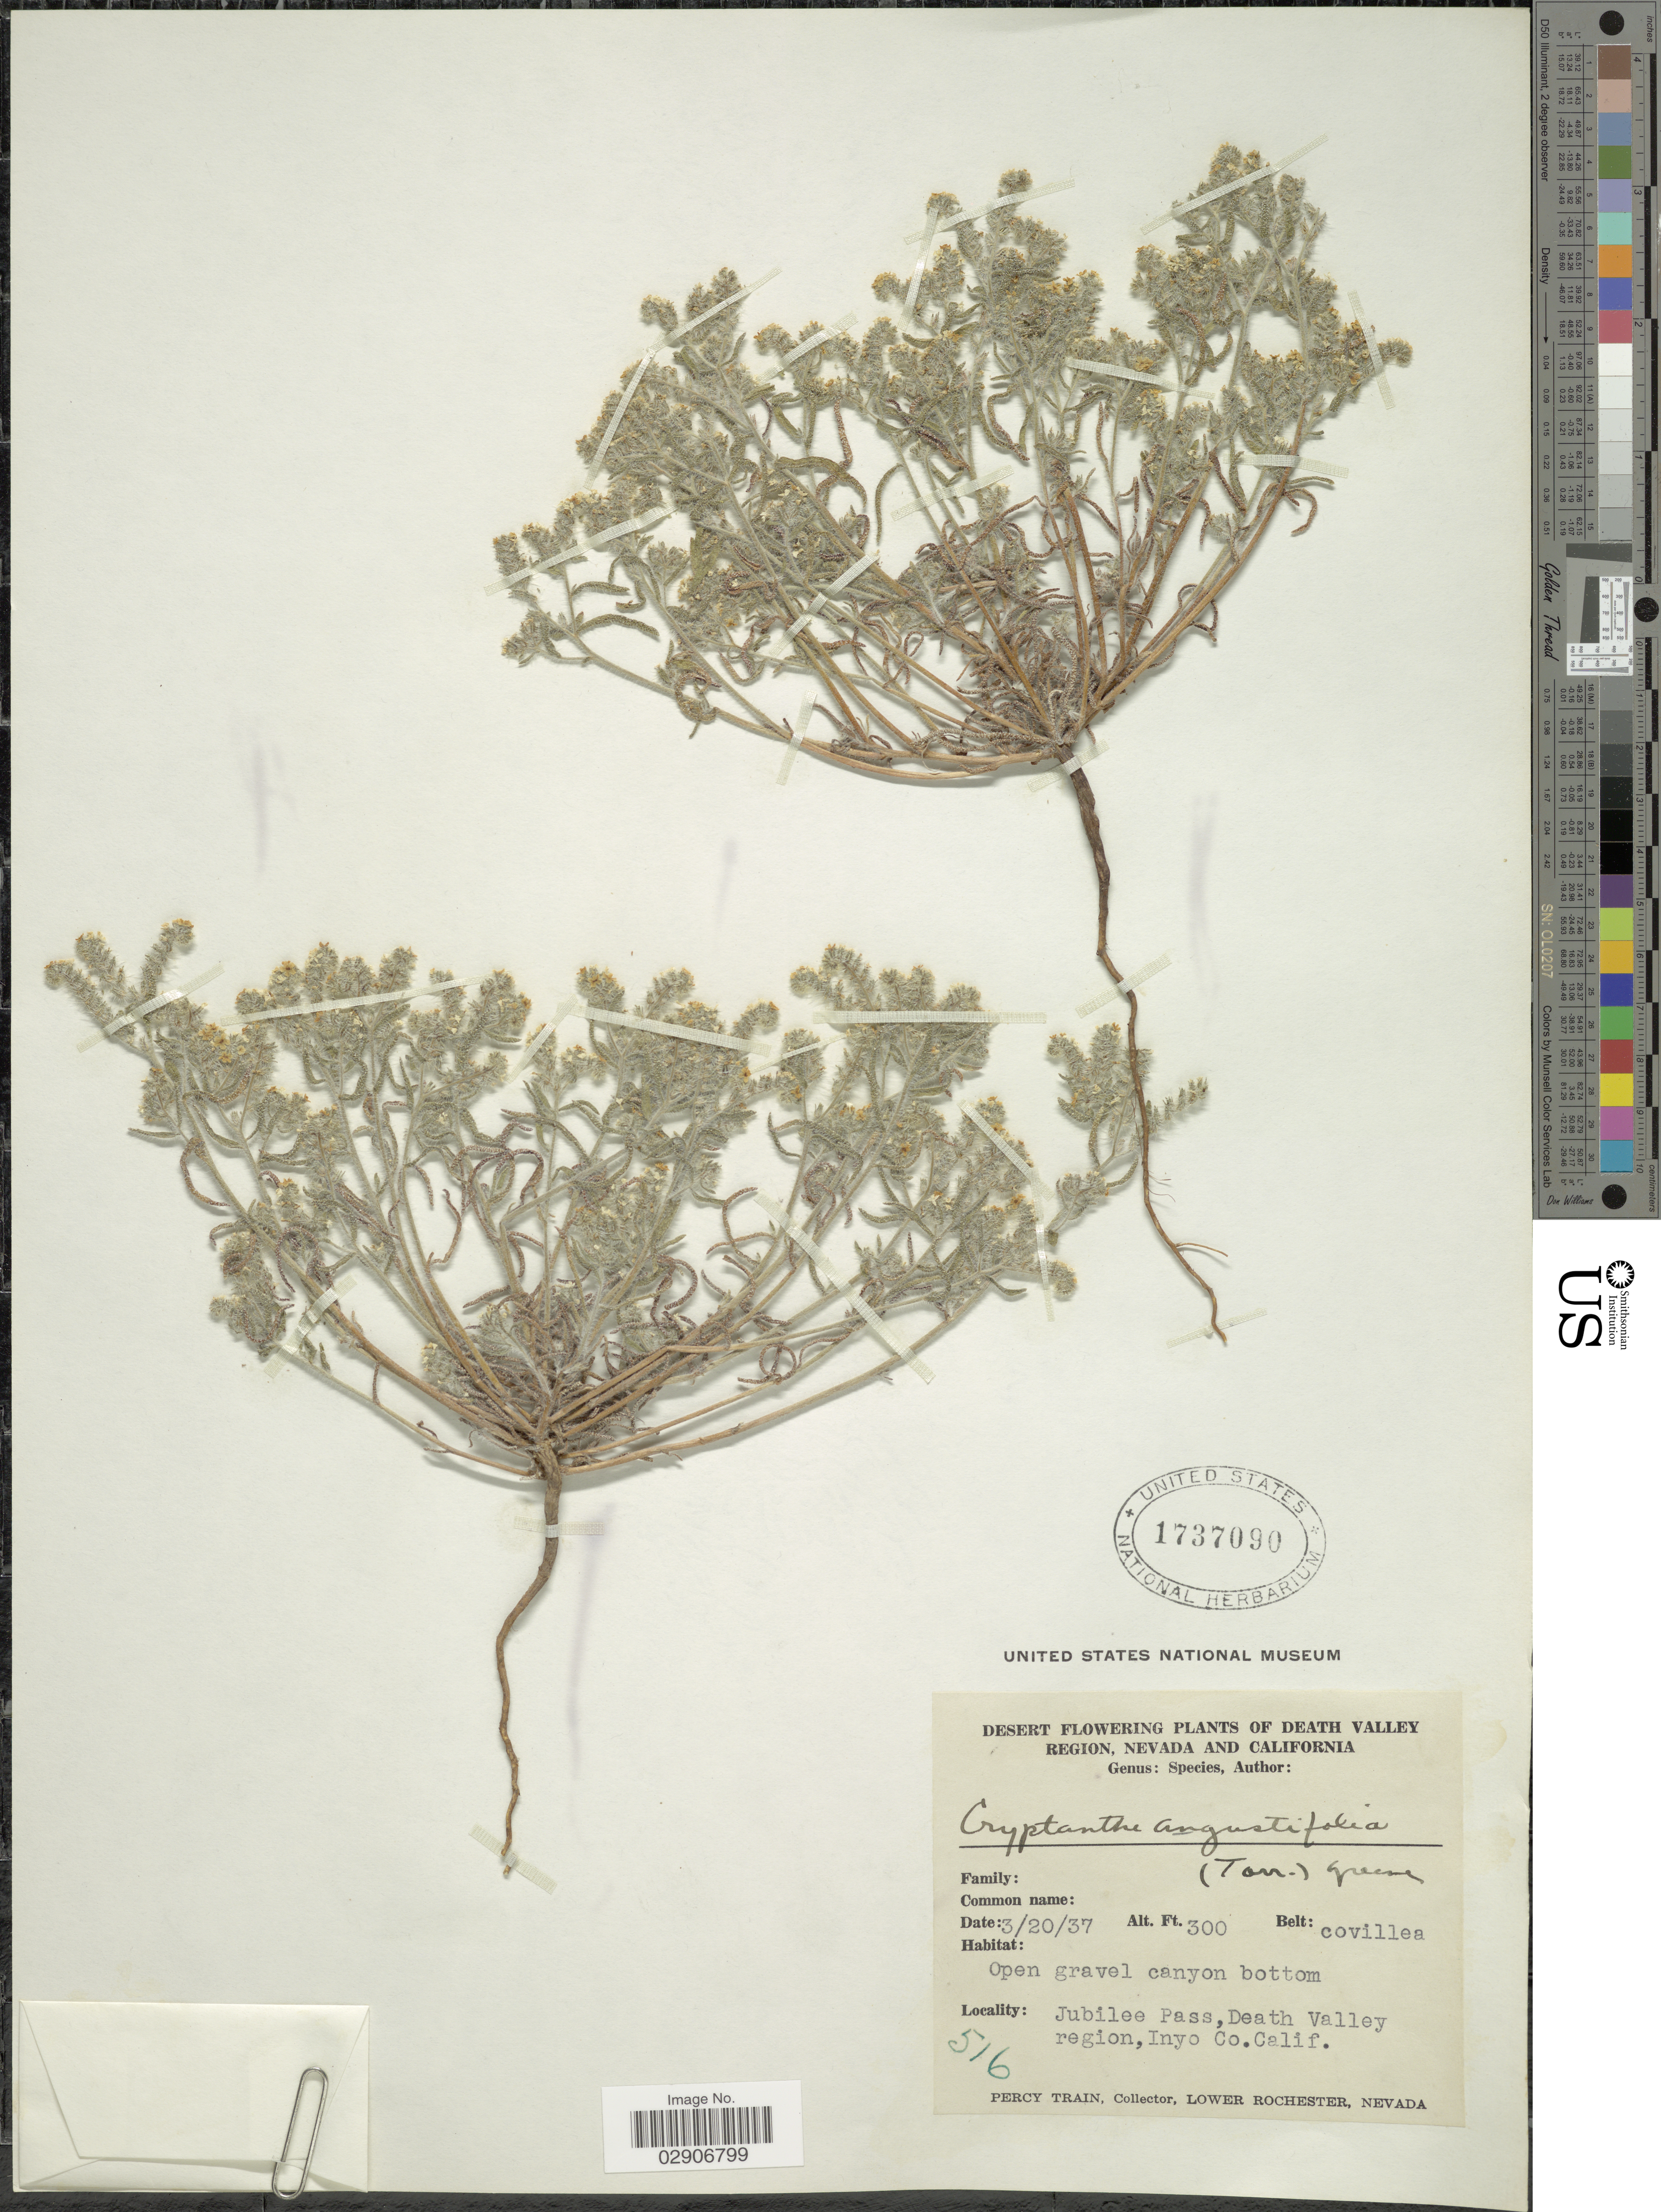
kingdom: Plantae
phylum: Tracheophyta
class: Magnoliopsida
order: Boraginales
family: Boraginaceae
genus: Cryptantha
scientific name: Cryptantha angustifolia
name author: (Torr.) Greene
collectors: P. Train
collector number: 516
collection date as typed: Transcribed d/m/y: 20/3/37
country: United States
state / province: California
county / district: Inyo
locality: California. Jubilee Pass, Death Valley region, Inyo Co. Calif.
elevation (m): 91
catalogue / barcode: US 1737090